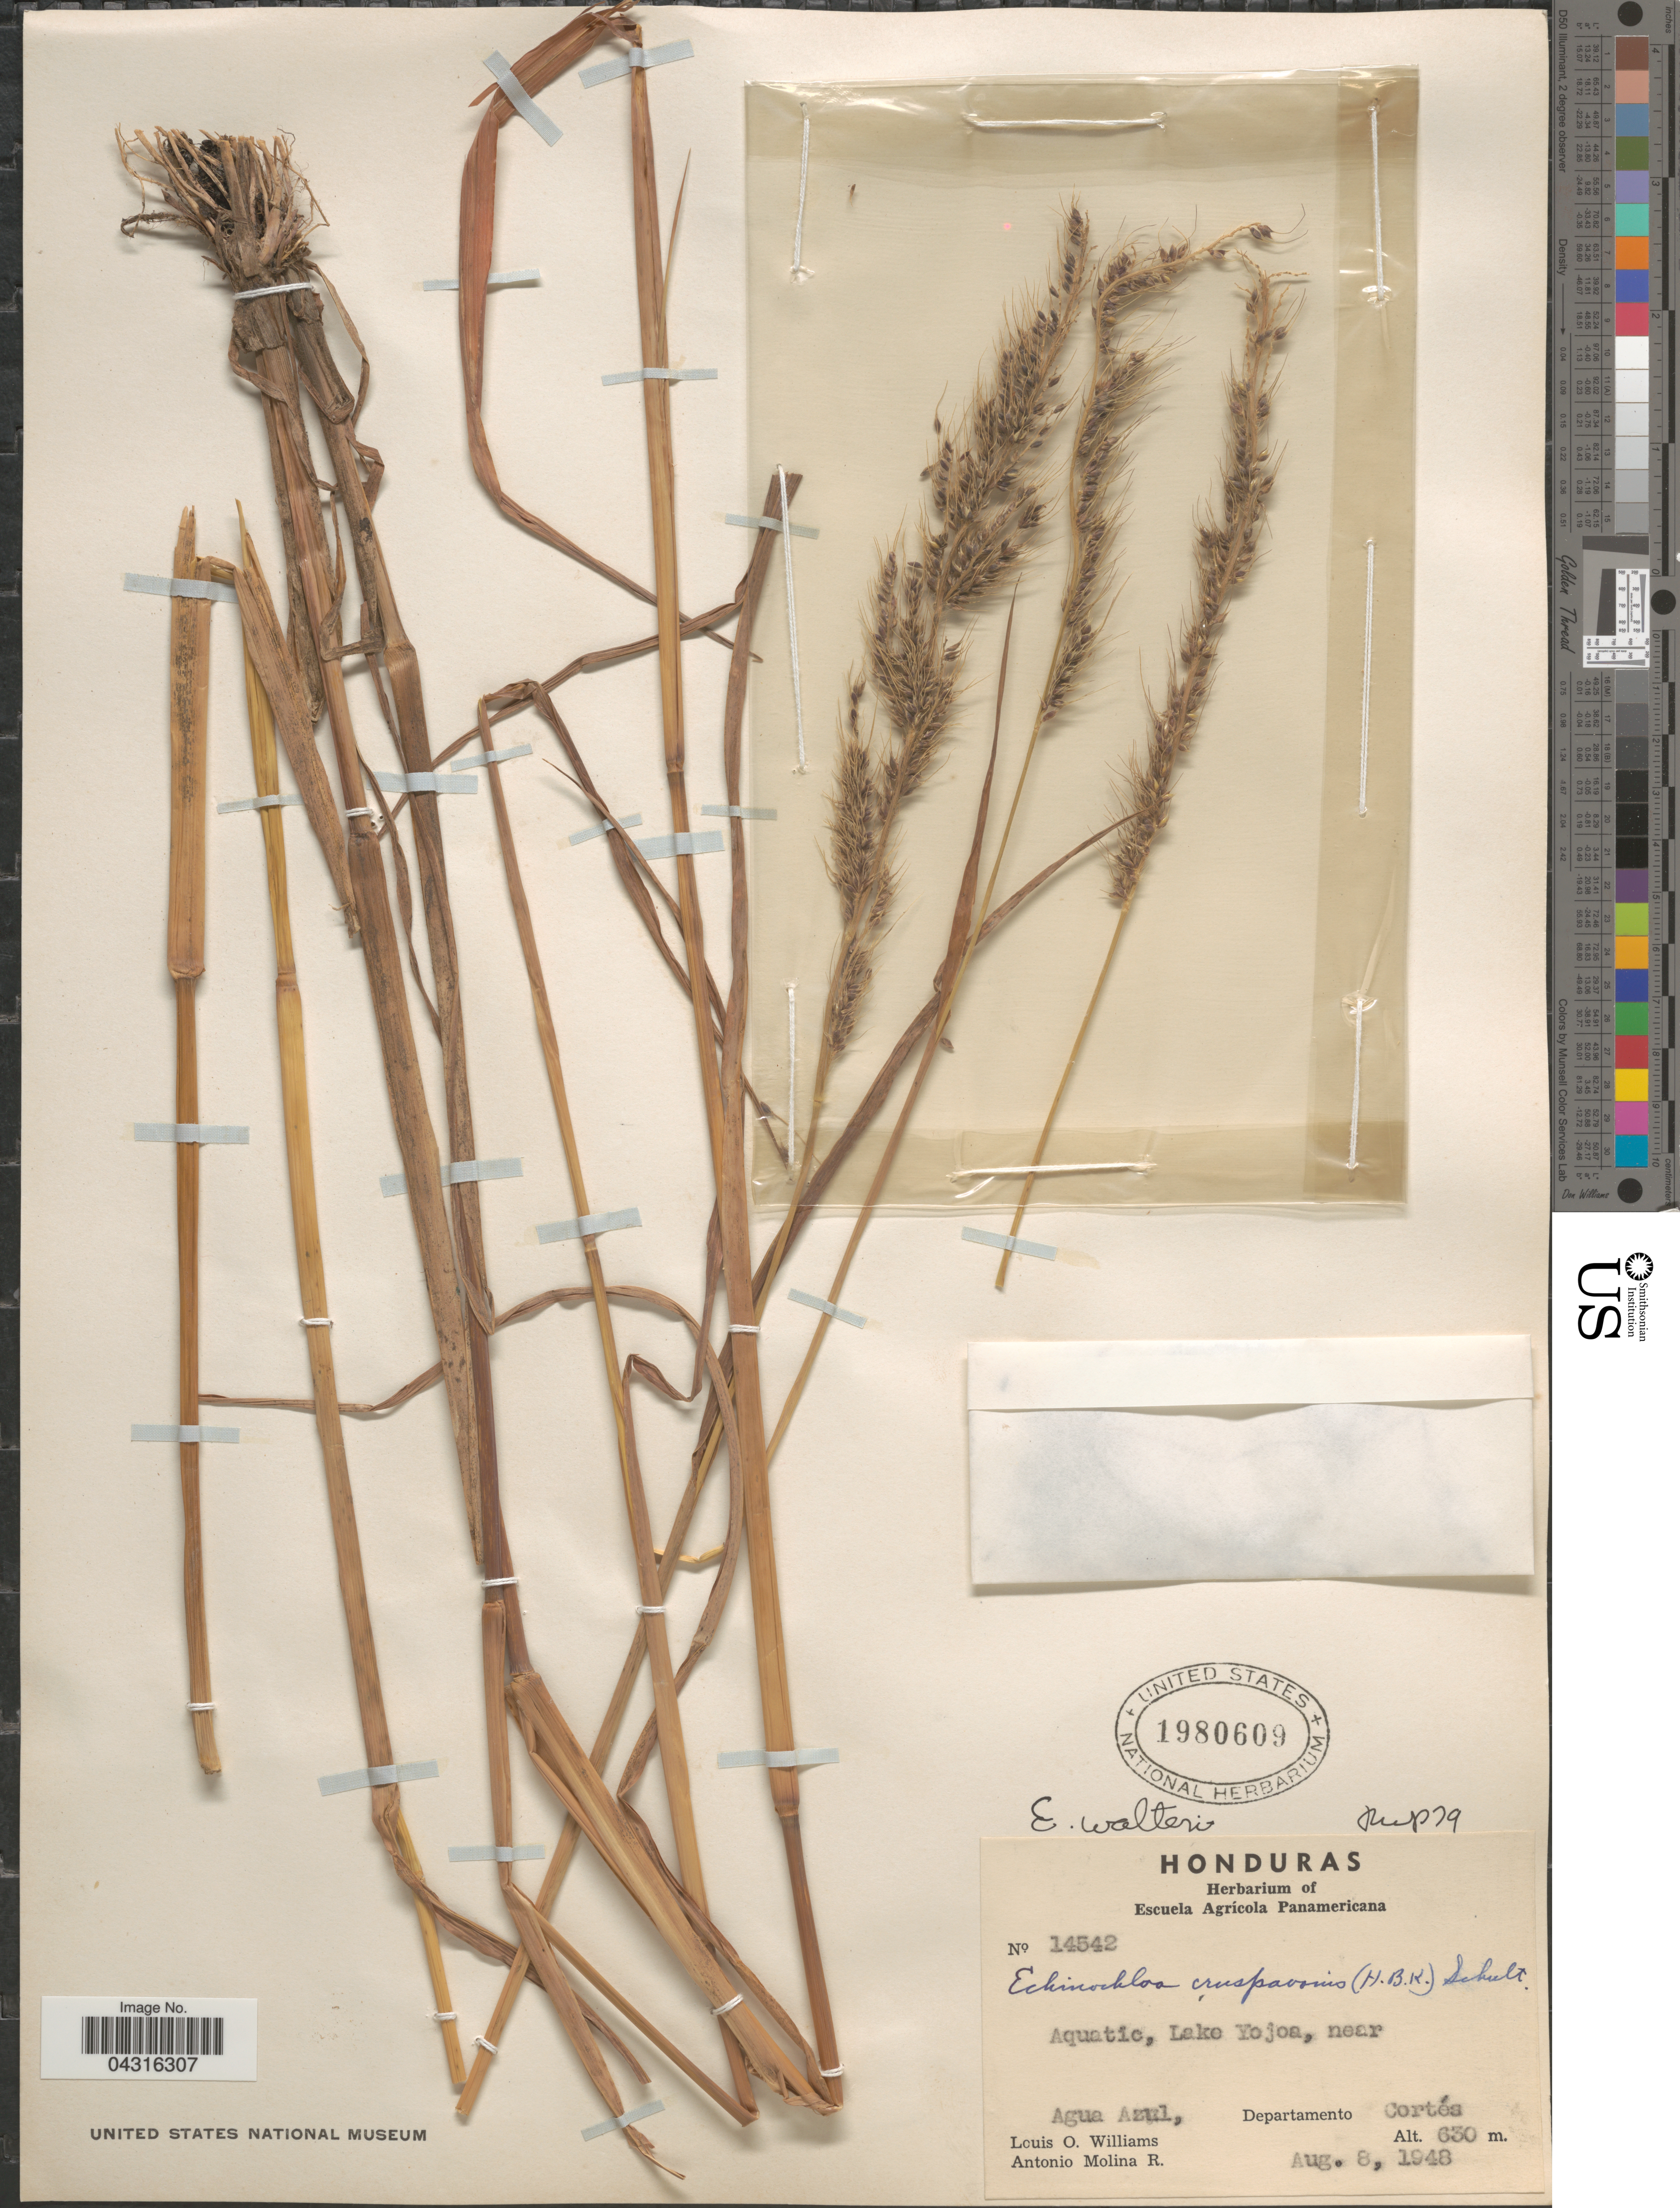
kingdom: Plantae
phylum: Tracheophyta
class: Liliopsida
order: Poales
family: Poaceae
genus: Echinochloa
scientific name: Echinochloa walteri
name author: (Pursh) A. Heller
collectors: L. O. Williams & A. Molina R.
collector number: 14542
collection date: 1948-08-08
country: Honduras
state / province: Cortes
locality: Aquatic, Lake Yojoa, near Agua Azul, Departamento Cortés.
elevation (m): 630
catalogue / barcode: US 1980609